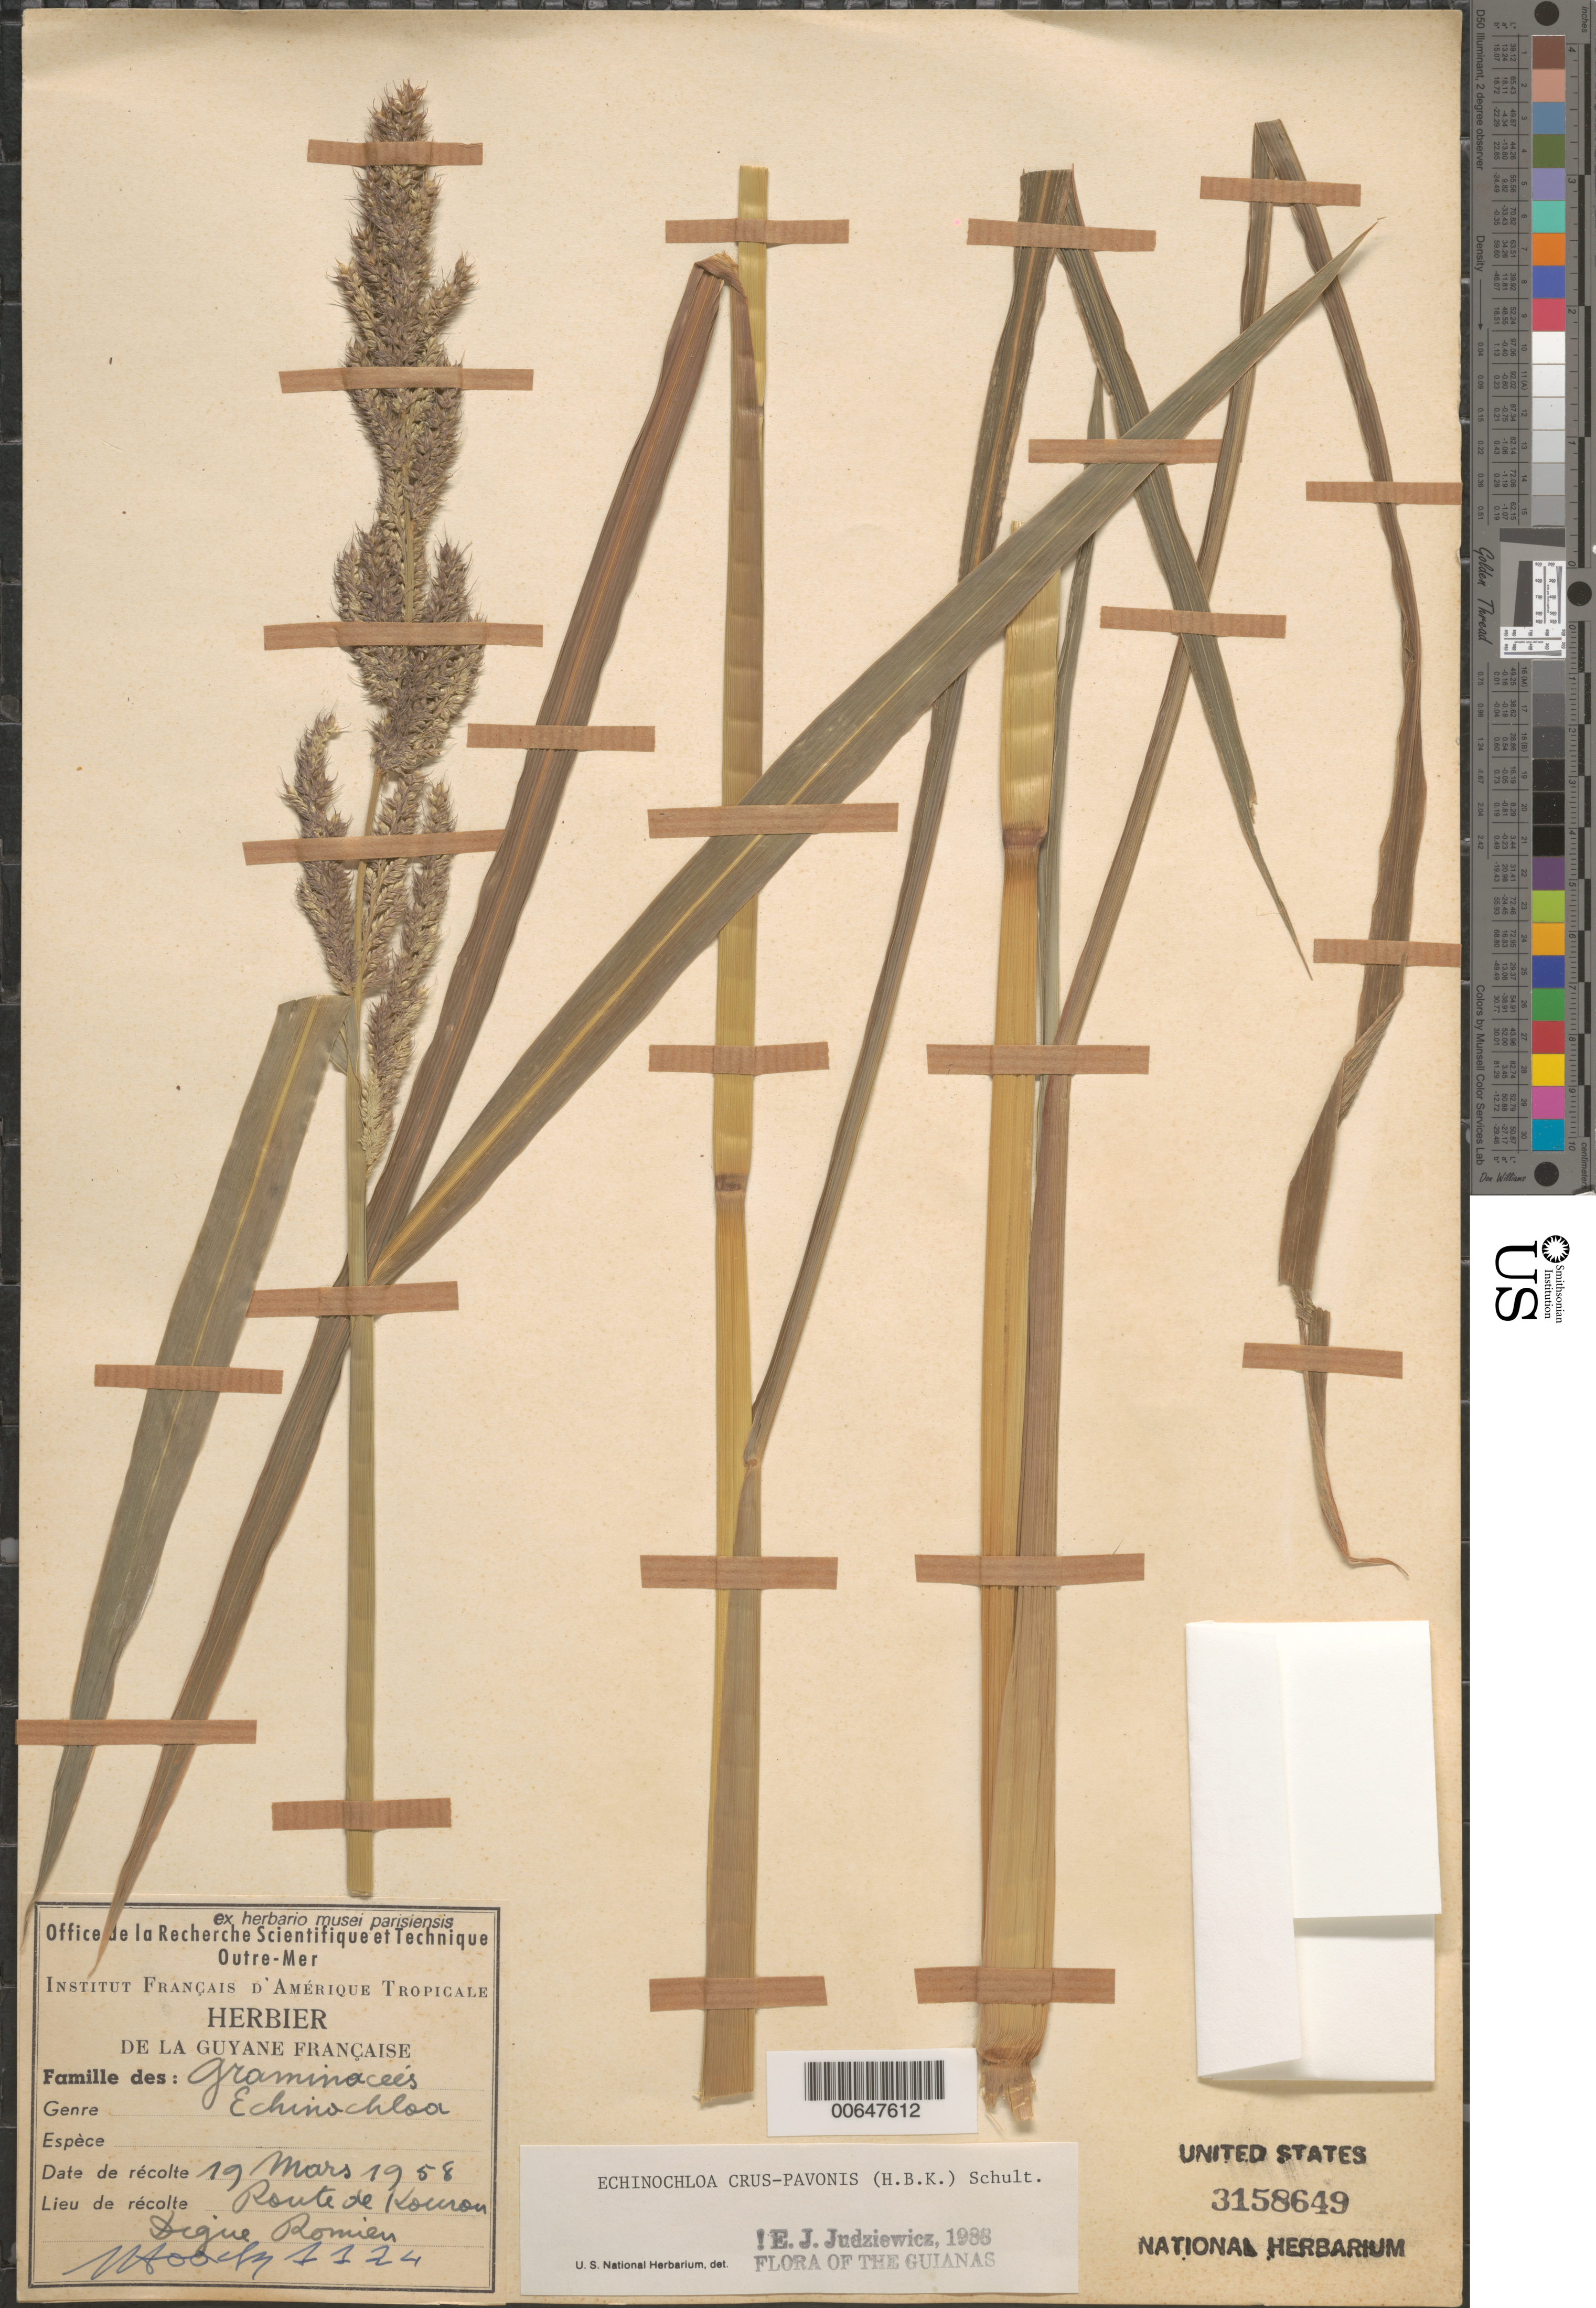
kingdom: Plantae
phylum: Tracheophyta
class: Liliopsida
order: Poales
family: Poaceae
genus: Echinochloa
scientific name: Echinochloa crus-pavonis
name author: (Kunth) Schult.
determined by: Judziewicz, E. J.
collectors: J. Hoock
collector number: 1124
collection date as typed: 19-Mar-58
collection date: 1958-03-19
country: French Guiana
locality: Route de Kourou, Digne Romin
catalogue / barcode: US 3158649